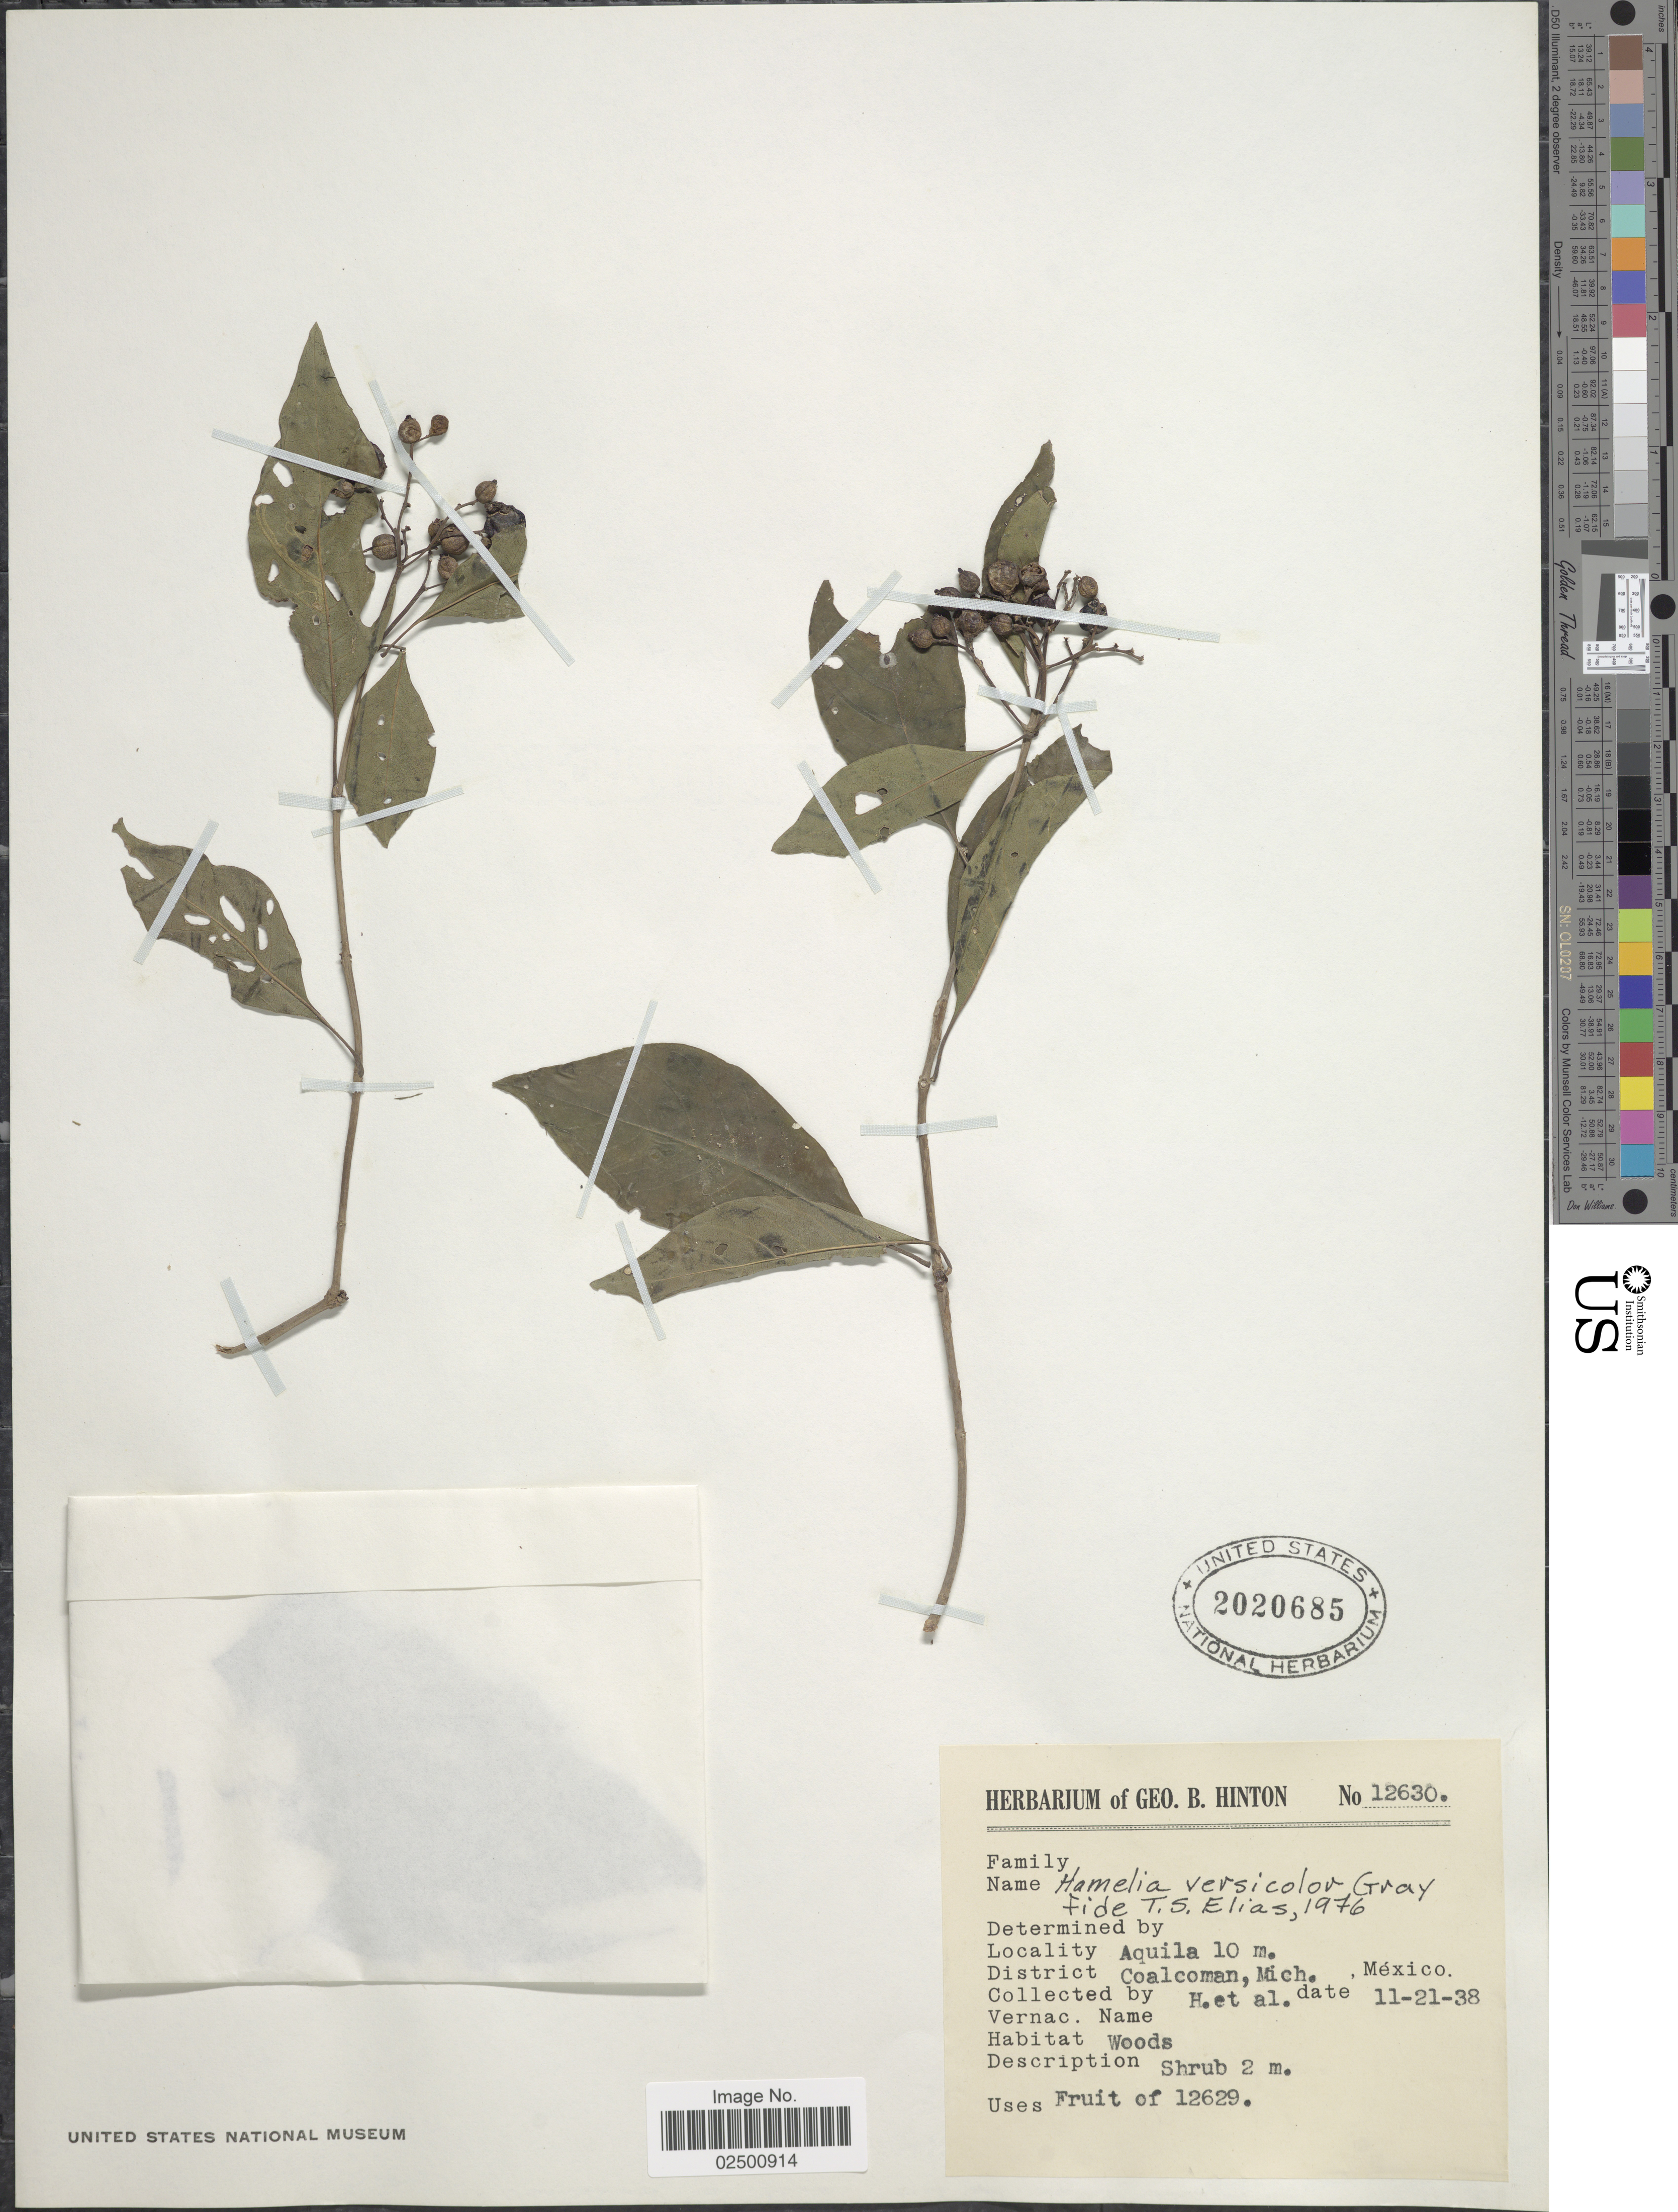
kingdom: Plantae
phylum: Tracheophyta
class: Magnoliopsida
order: Gentianales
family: Rubiaceae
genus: Hamelia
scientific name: Hamelia versicolor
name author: A. Gray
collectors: G. B. Hinton & et al.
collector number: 12630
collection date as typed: Transcribed d/m/y: 21/11/38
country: Mexico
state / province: Michoacán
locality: Aquila, District Coalcoman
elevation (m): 10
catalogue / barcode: US 2020685